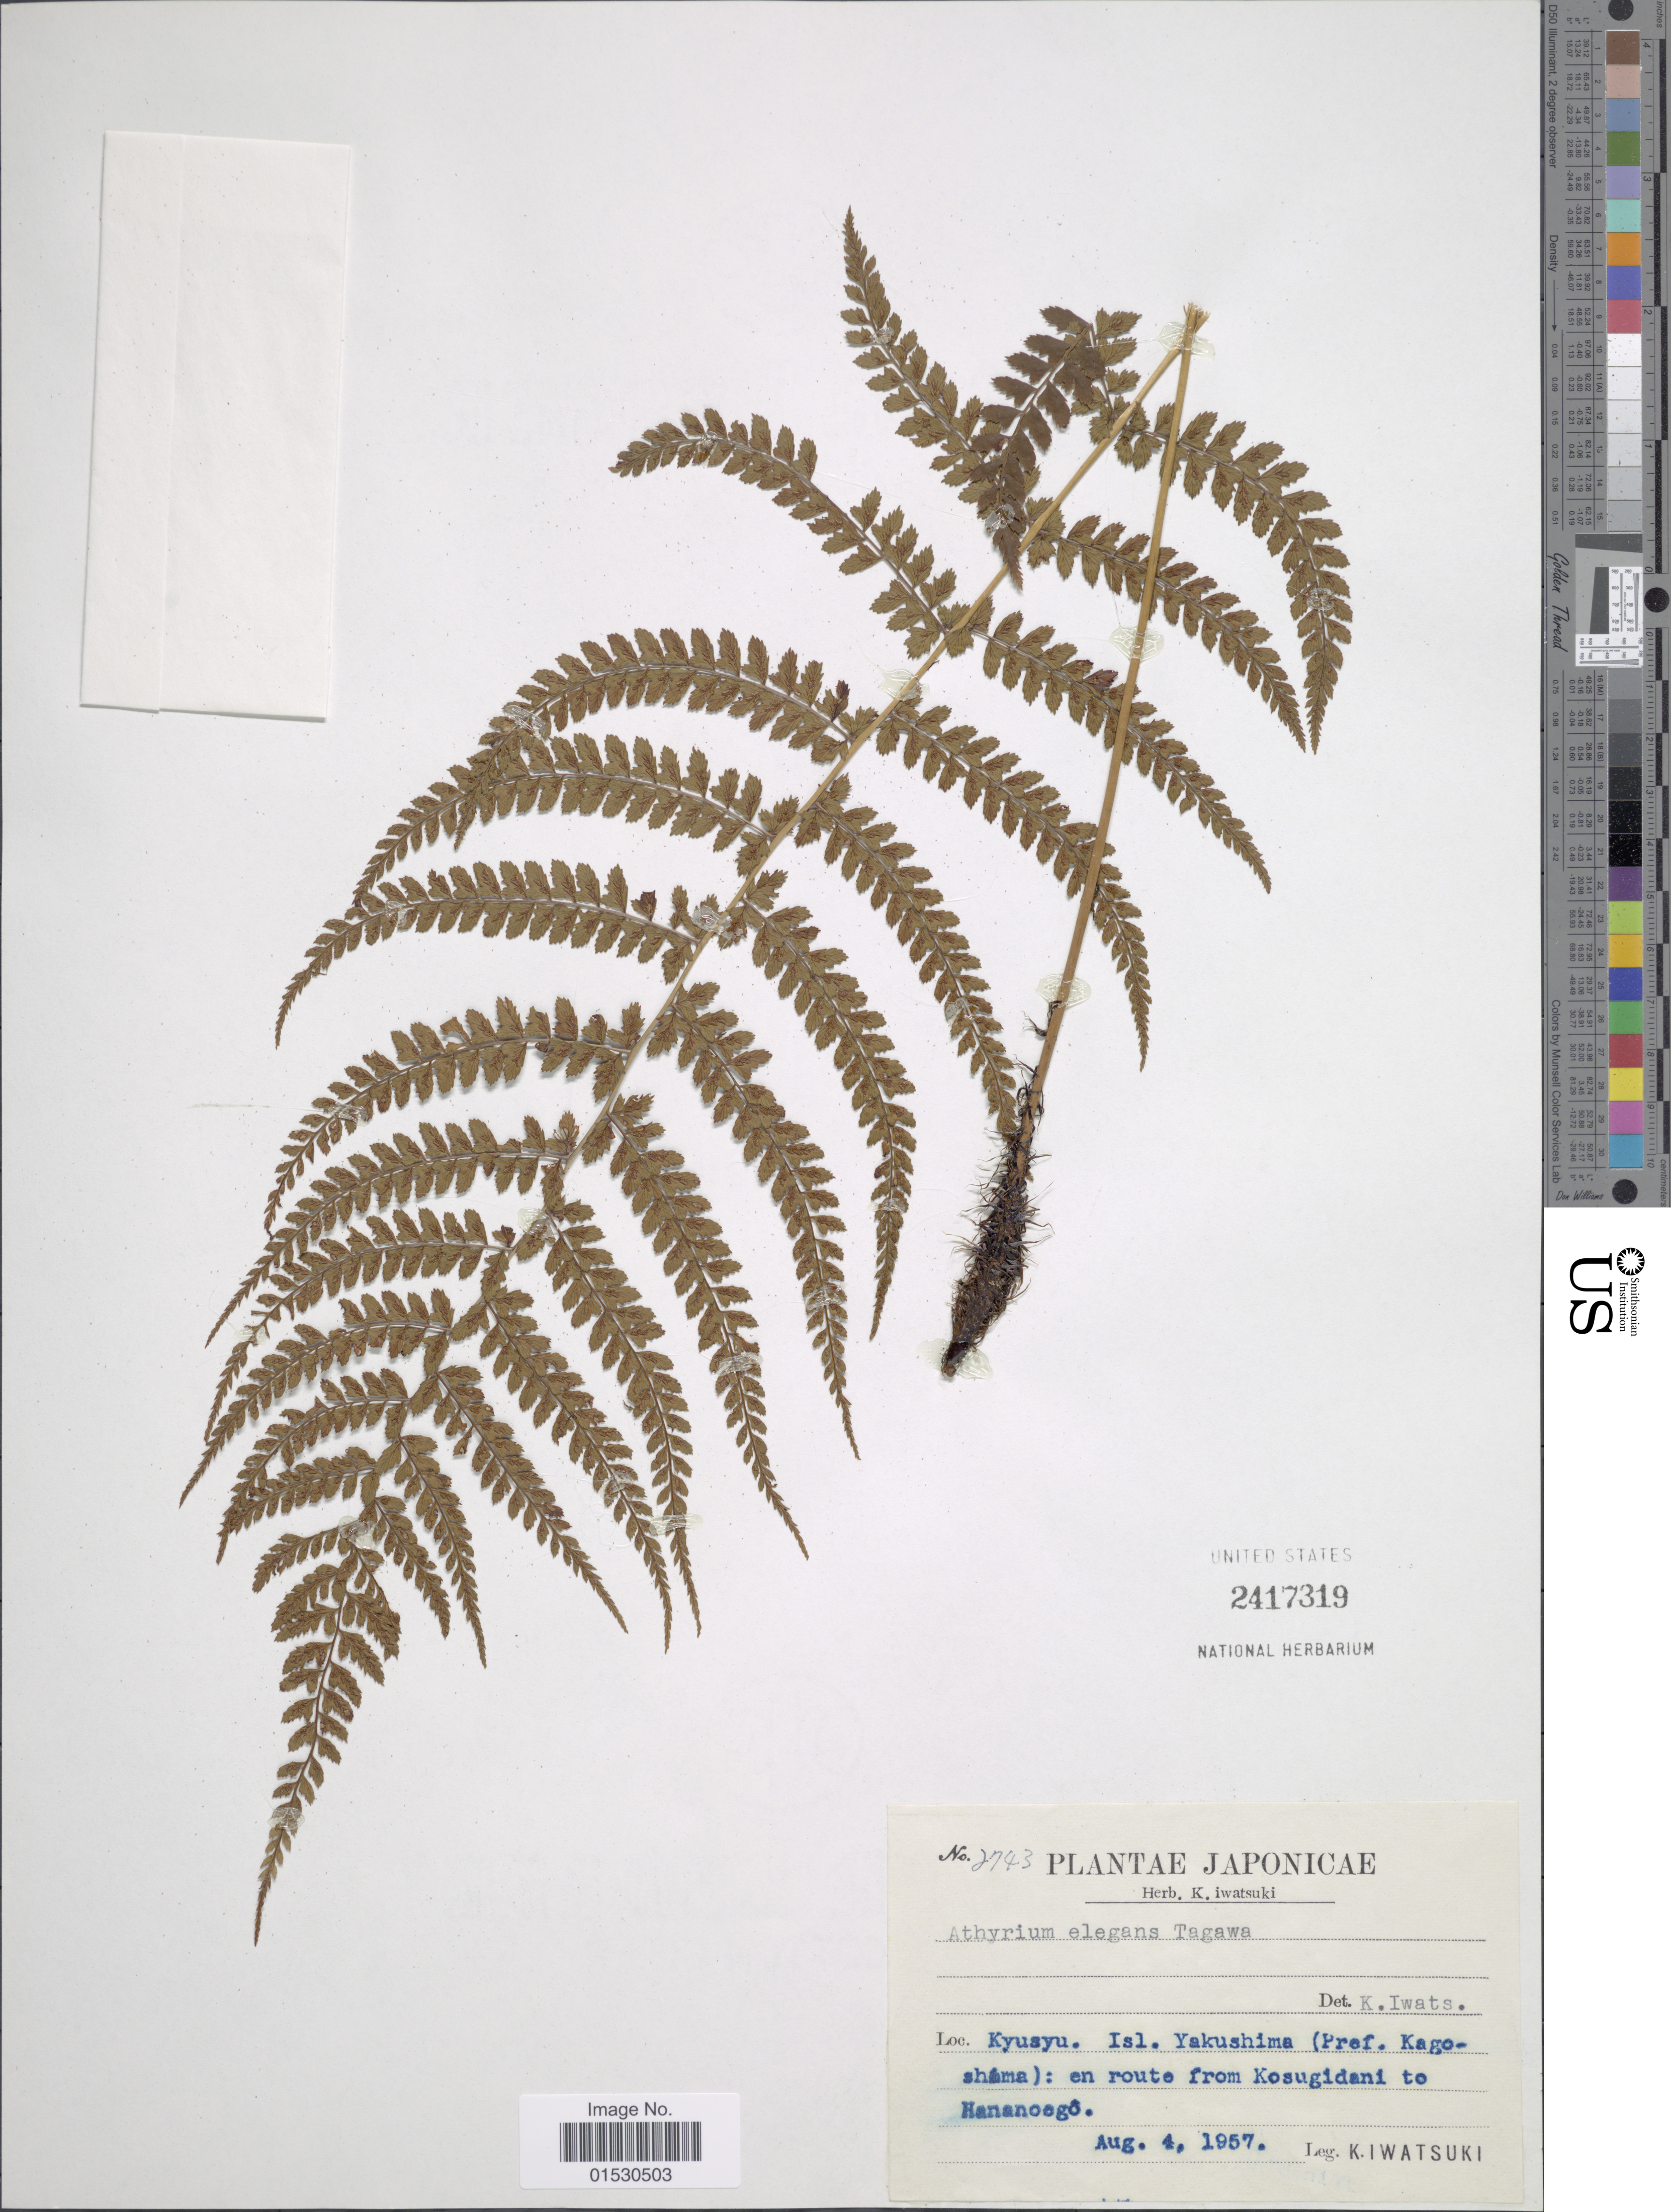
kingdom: Plantae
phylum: Tracheophyta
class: Polypodiopsida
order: Polypodiales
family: Athyriaceae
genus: Athyrium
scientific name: Athyrium delavayi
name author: Christ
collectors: K. Iwatsuki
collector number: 8743*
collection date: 1957-08-04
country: Japan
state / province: Kagosima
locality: Kyusyu. Isl. Yakushima: en route from Kosugidani to Hananoego.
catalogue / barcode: US 2417319